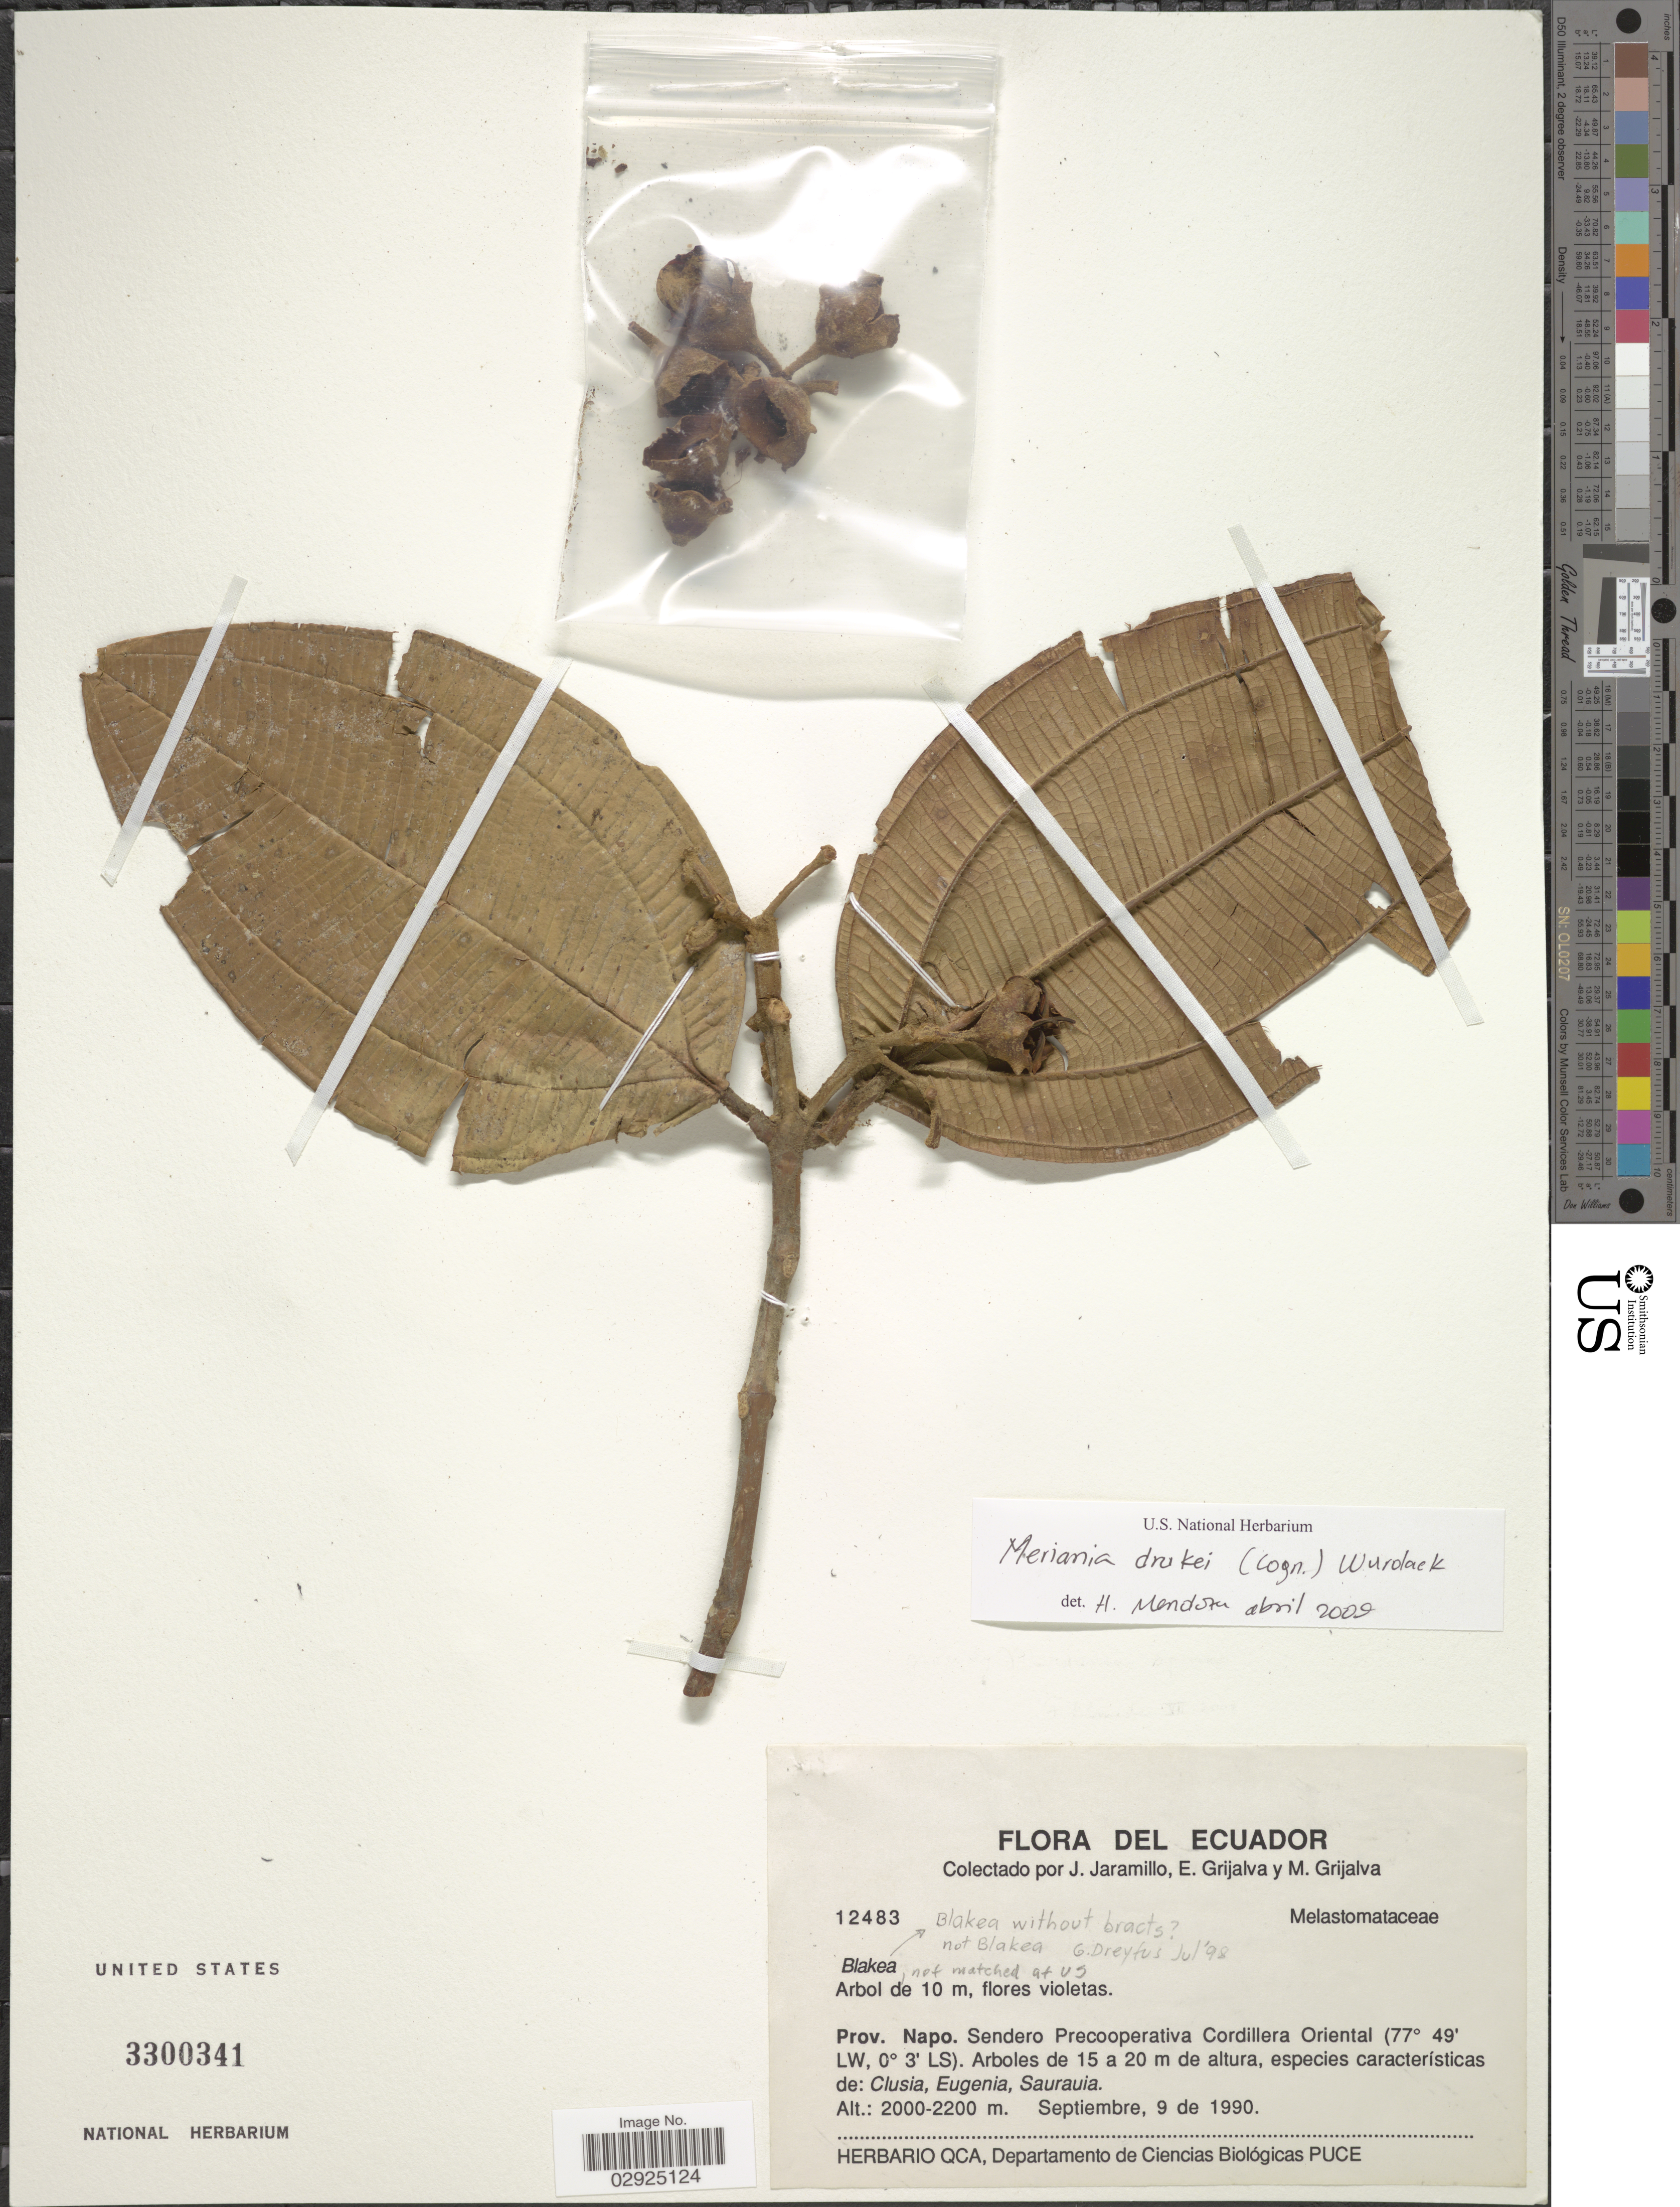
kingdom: Plantae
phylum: Tracheophyta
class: Magnoliopsida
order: Myrtales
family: Melastomataceae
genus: Meriania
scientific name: Meriania drakei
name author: (Cogn.) Wurdack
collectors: J. Jaramillo, E. Grijalva & M. Grijalva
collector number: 12483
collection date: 1990-09-09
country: Ecuador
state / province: Napo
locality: Sendero Precooperativa Cordillera Oriental.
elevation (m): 2000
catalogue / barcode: US 3300341